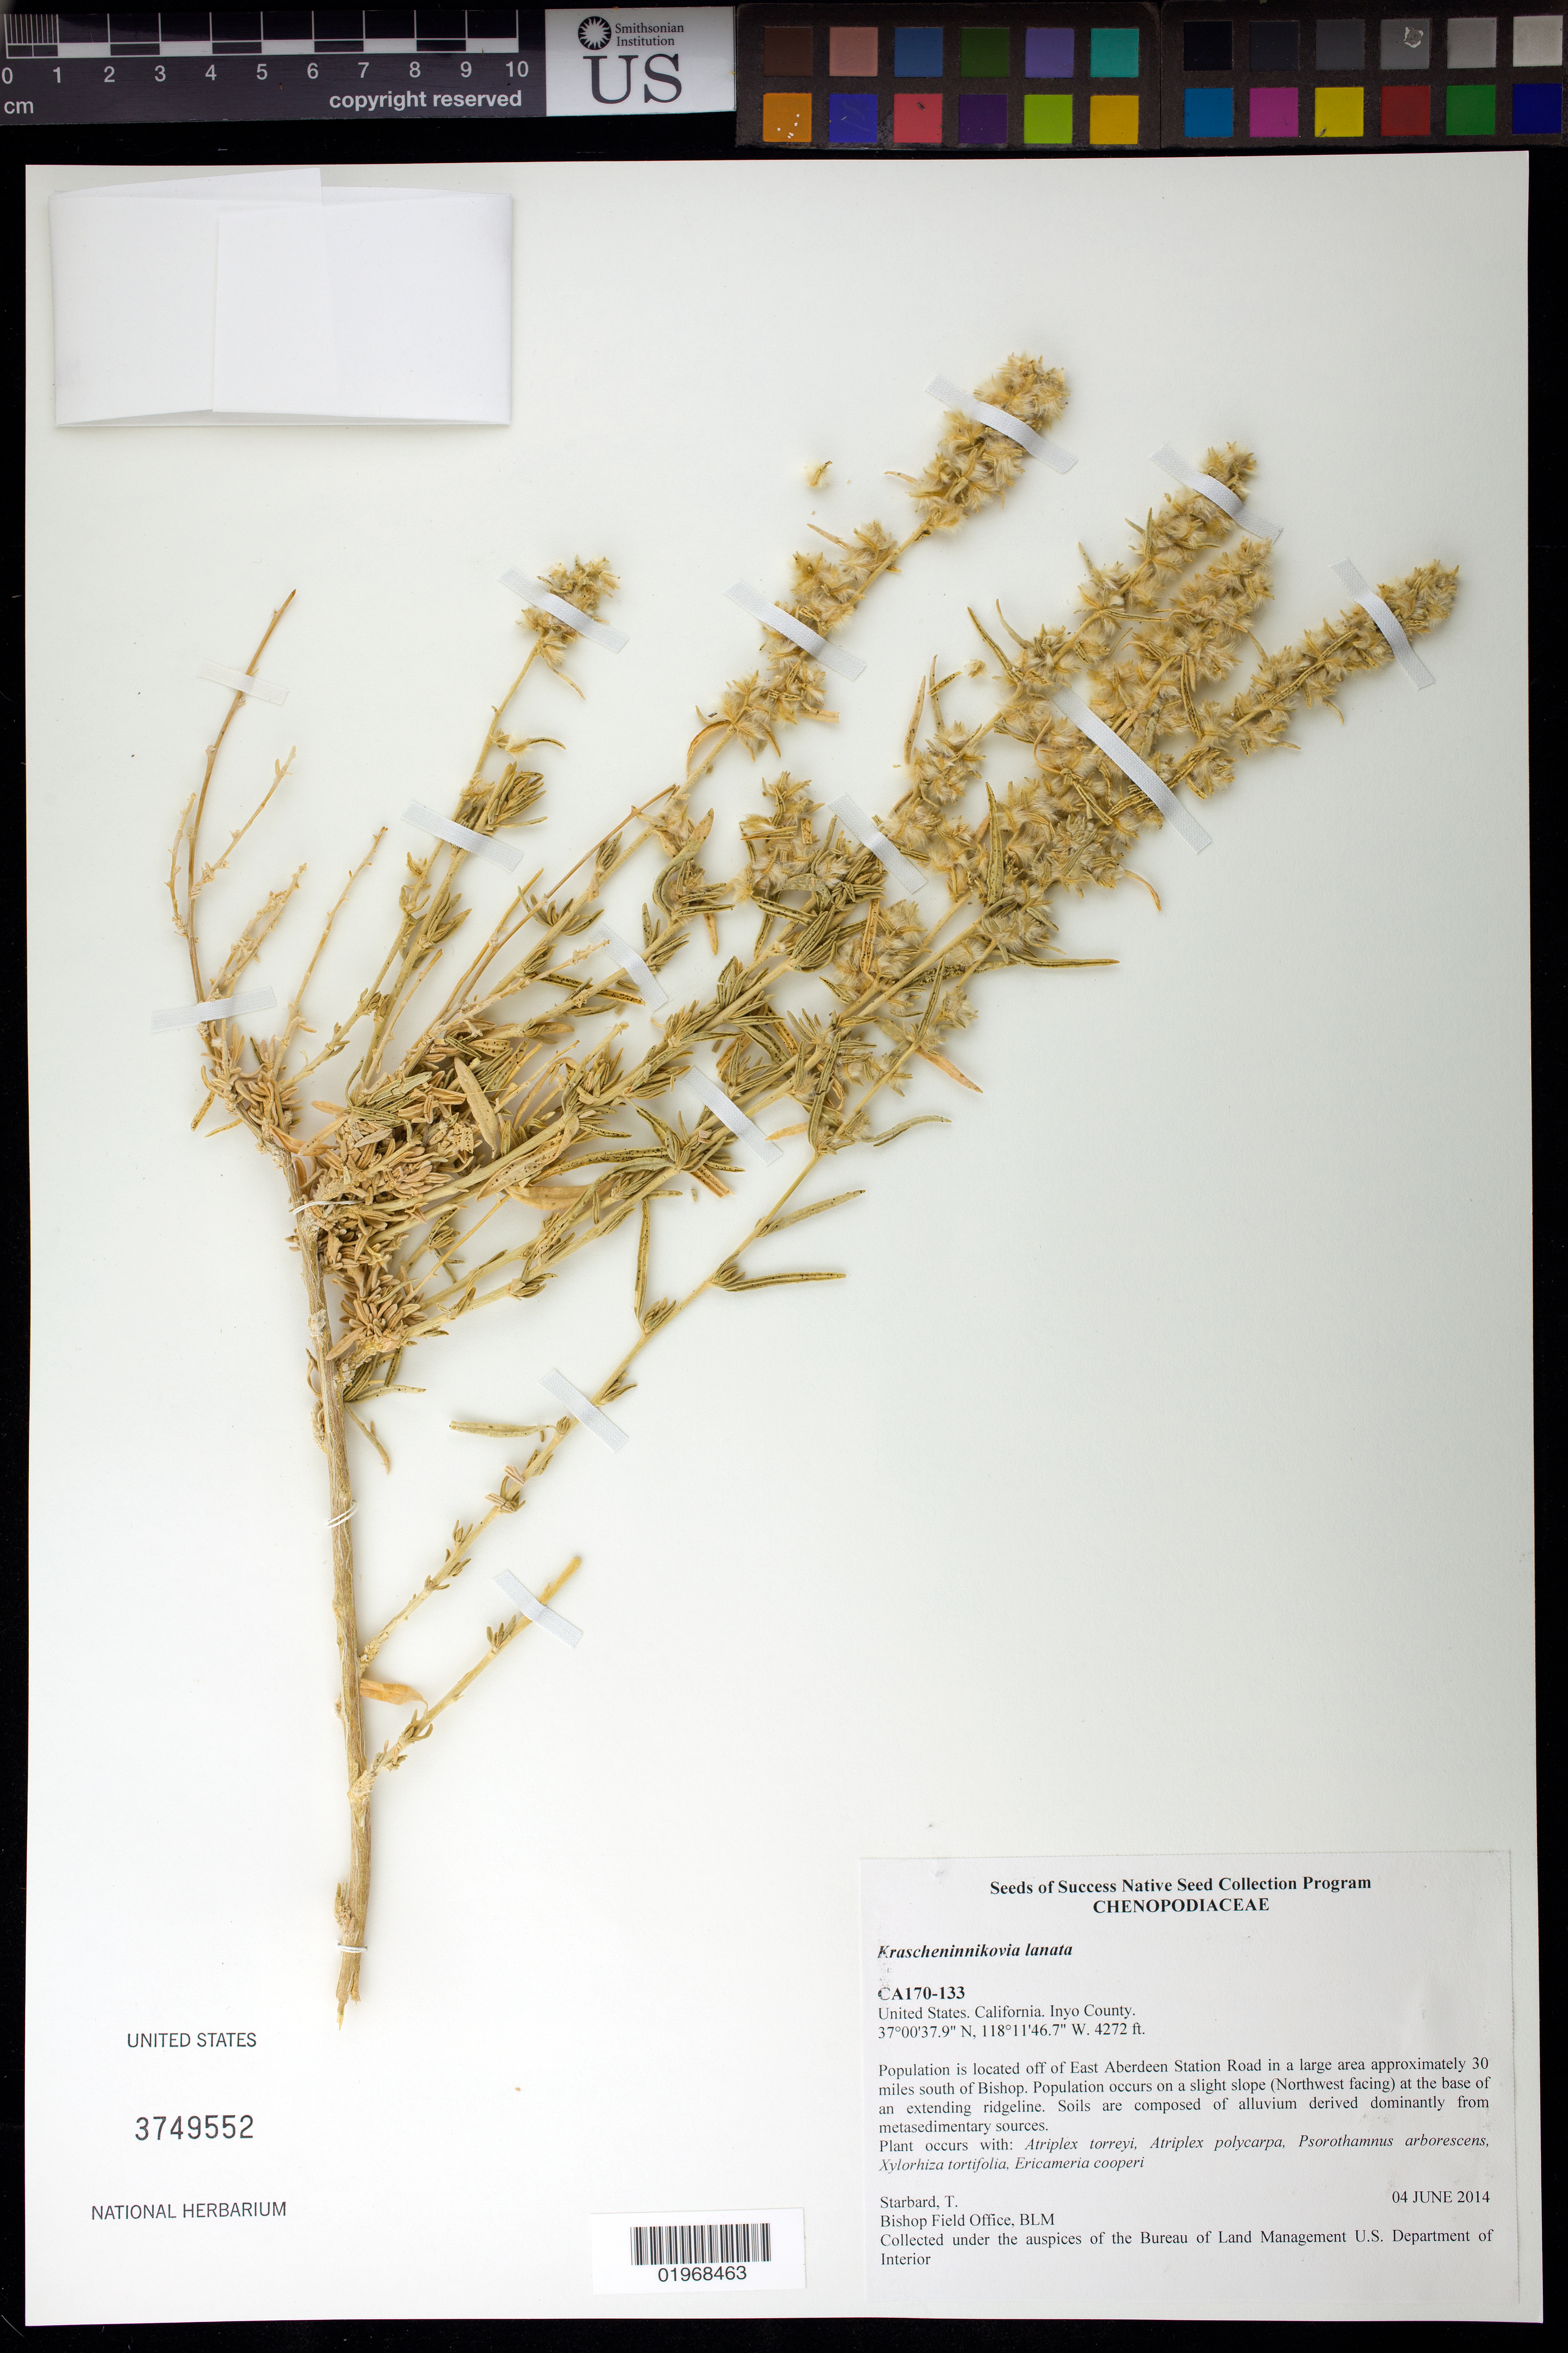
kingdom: Plantae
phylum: Tracheophyta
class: Magnoliopsida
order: Caryophyllales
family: Amaranthaceae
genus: Krascheninnikovia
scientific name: Krascheninnikovia lanata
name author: (Pursh) A. Meeuse & A.Smit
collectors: T. Starbard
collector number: CA170-133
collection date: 2014-06-04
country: United States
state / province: California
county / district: Inyo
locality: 30 mi. S of Bishop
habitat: With Atriplex torreyi, Atriplex plycarpa, Ericameria cooperi, ect.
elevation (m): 1302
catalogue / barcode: US 3749552